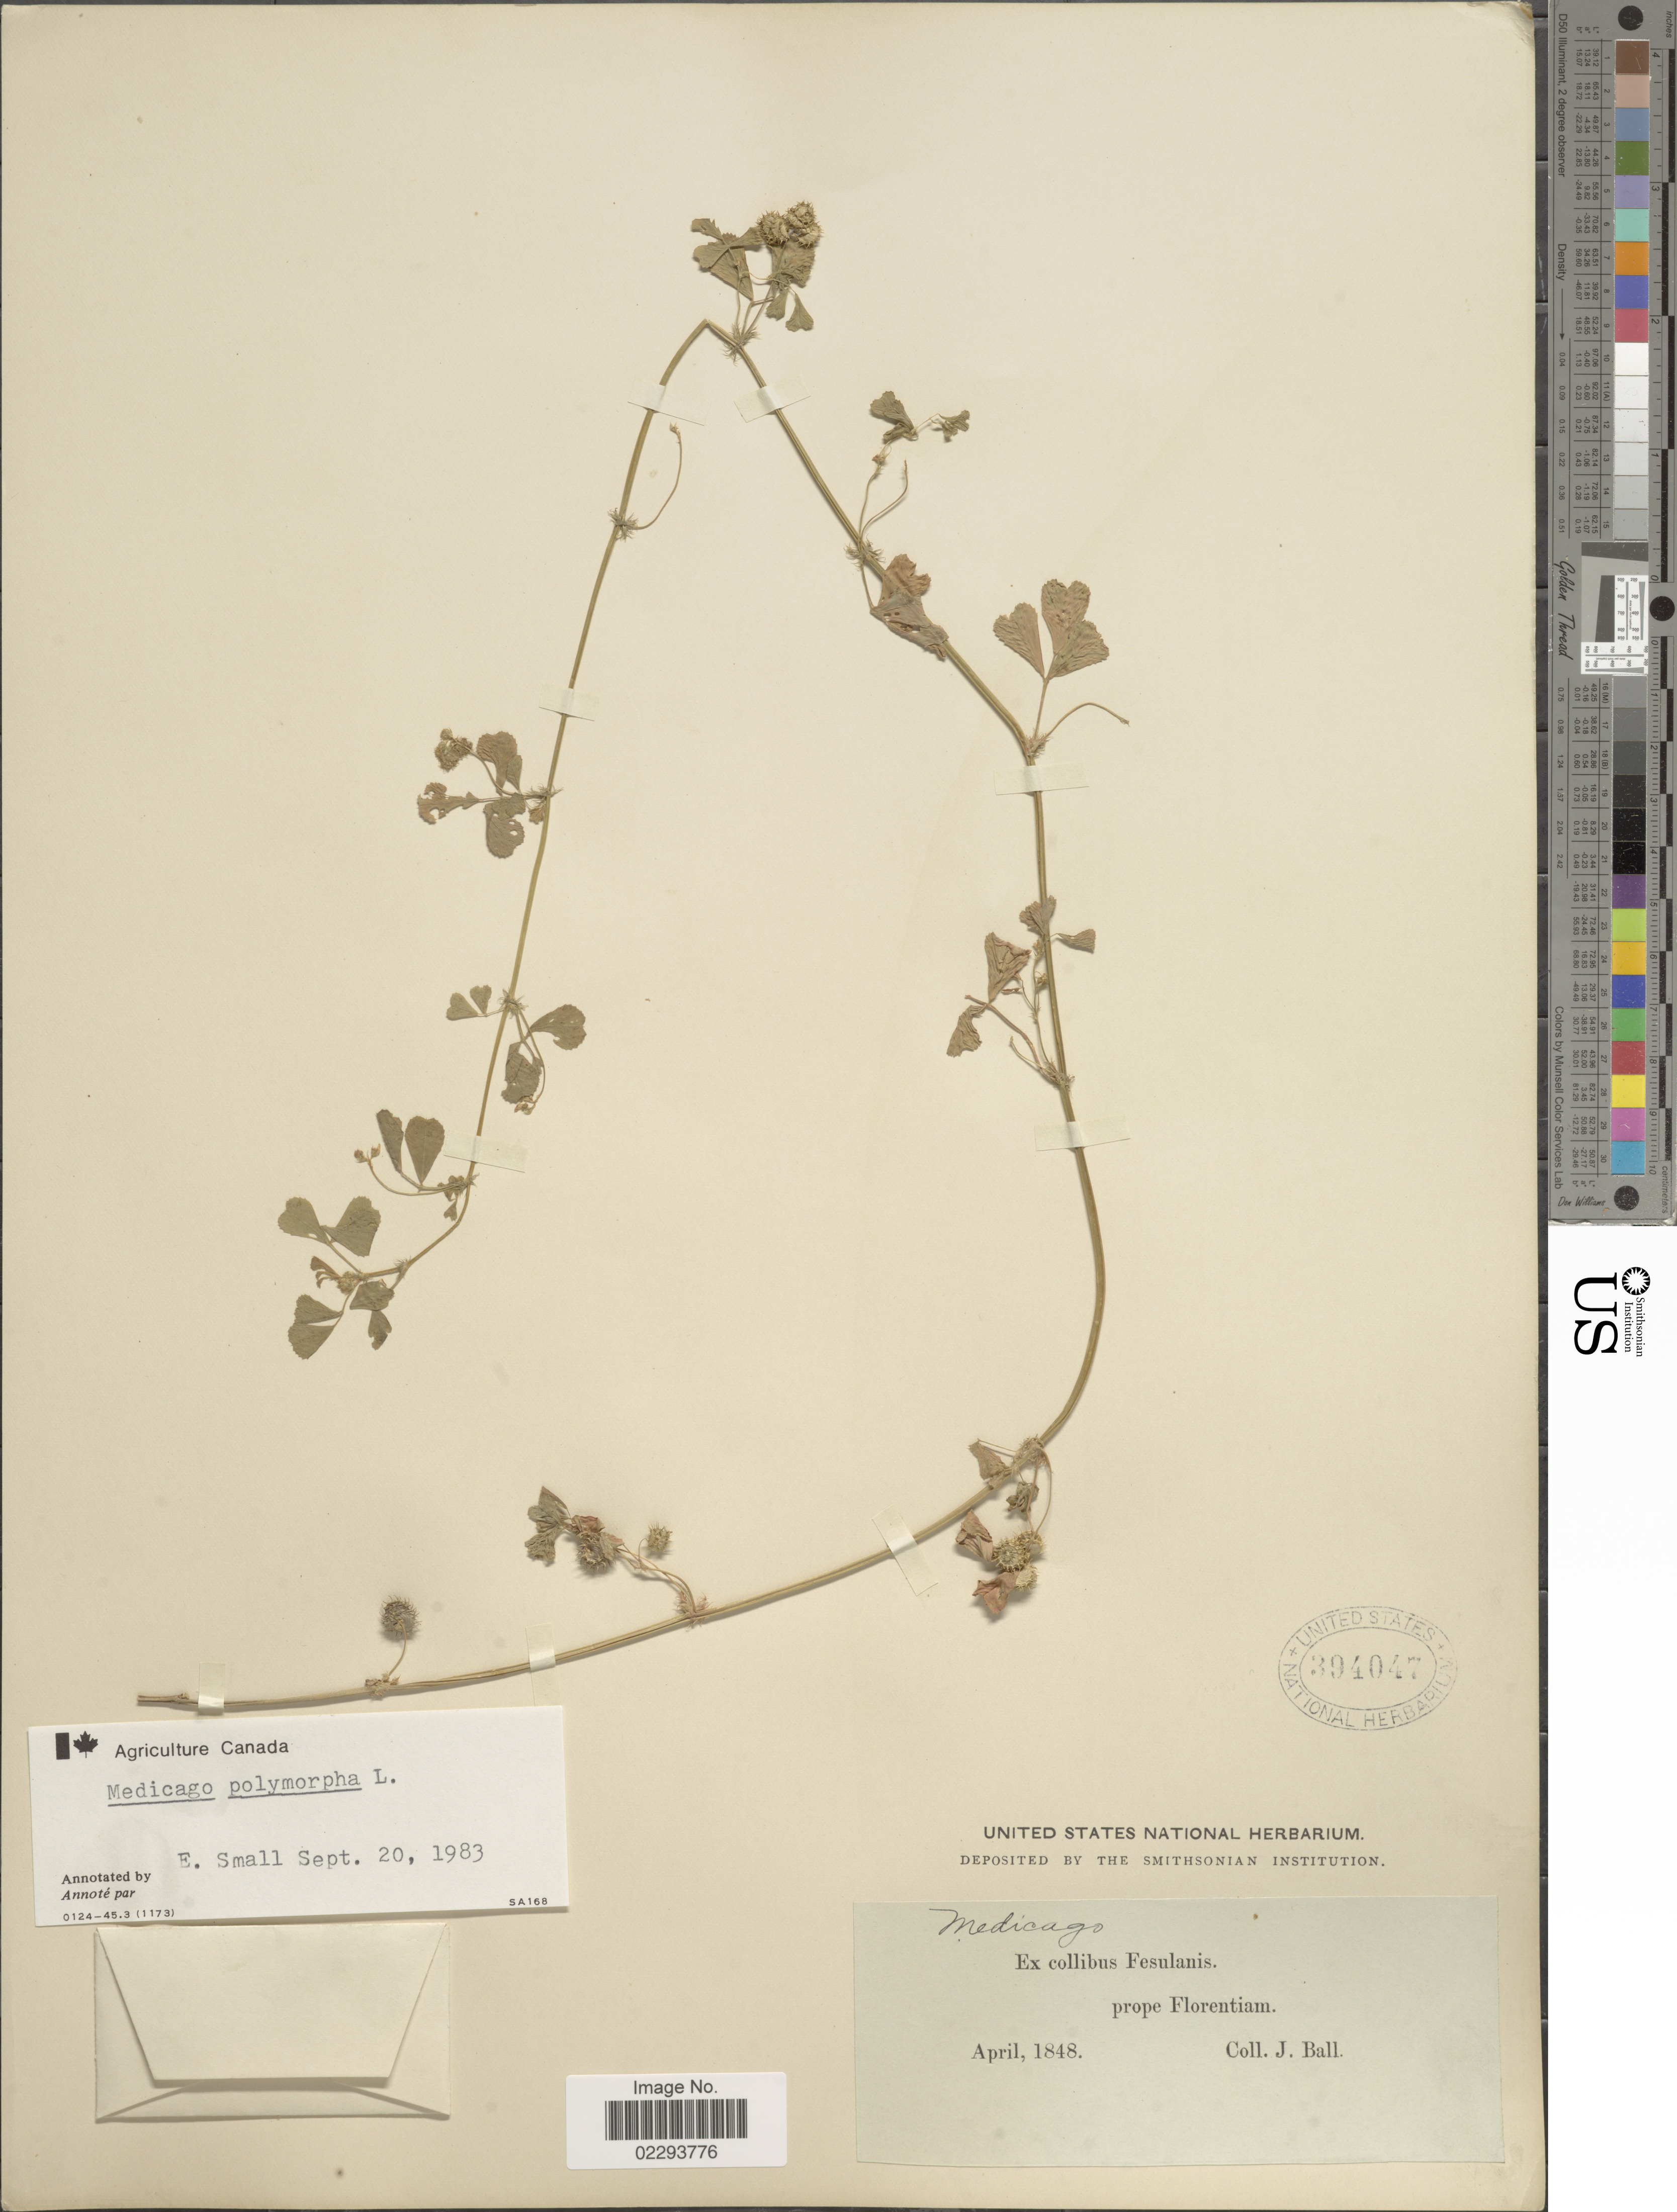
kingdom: Plantae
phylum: Tracheophyta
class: Magnoliopsida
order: Fabales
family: Fabaceae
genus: Medicago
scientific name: Medicago polymorpha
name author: L.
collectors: J. Ball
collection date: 1848-04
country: Italy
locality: Juxta Florentium.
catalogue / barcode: US 394047